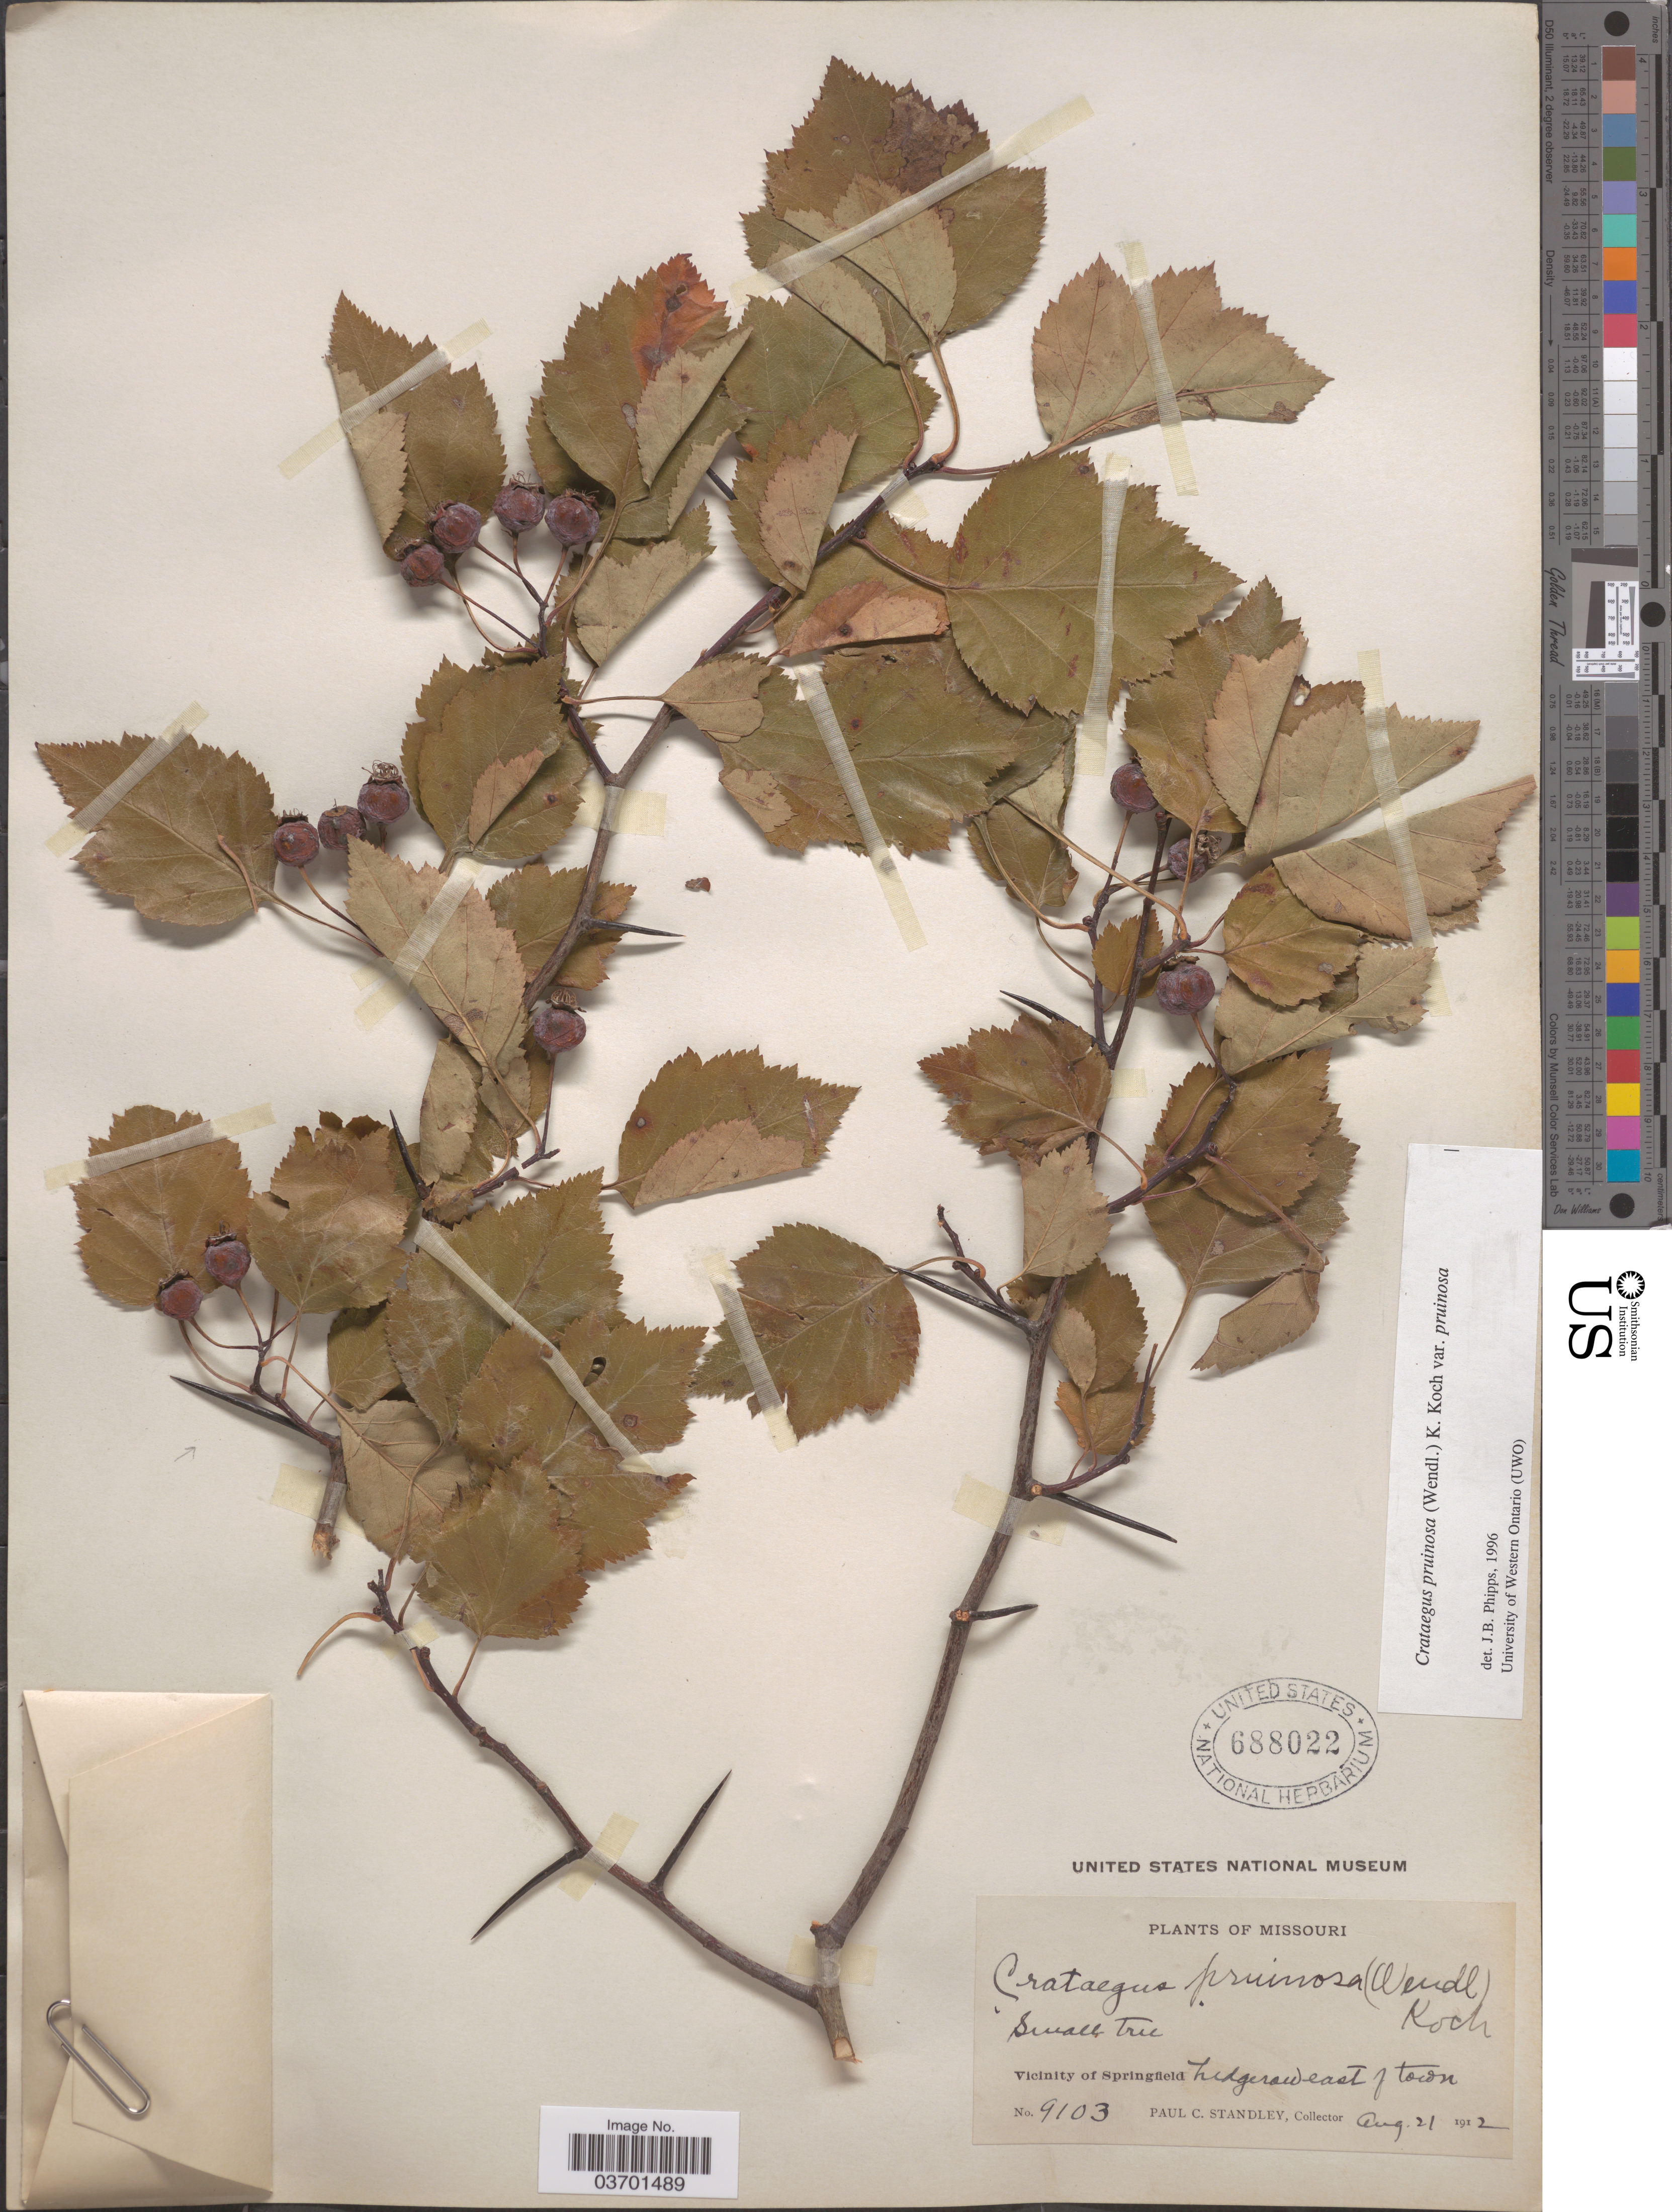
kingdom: Plantae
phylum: Tracheophyta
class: Magnoliopsida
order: Rosales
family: Rosaceae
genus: Crataegus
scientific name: Crataegus pruinosa var. pruinosa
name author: (H.L. Wendl.) K. Koch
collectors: P. C. Standley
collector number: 9103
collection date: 1912-08-21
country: United States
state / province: Missouri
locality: Vicinity of Springfield, hedgerow east of town.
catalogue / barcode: US 688022